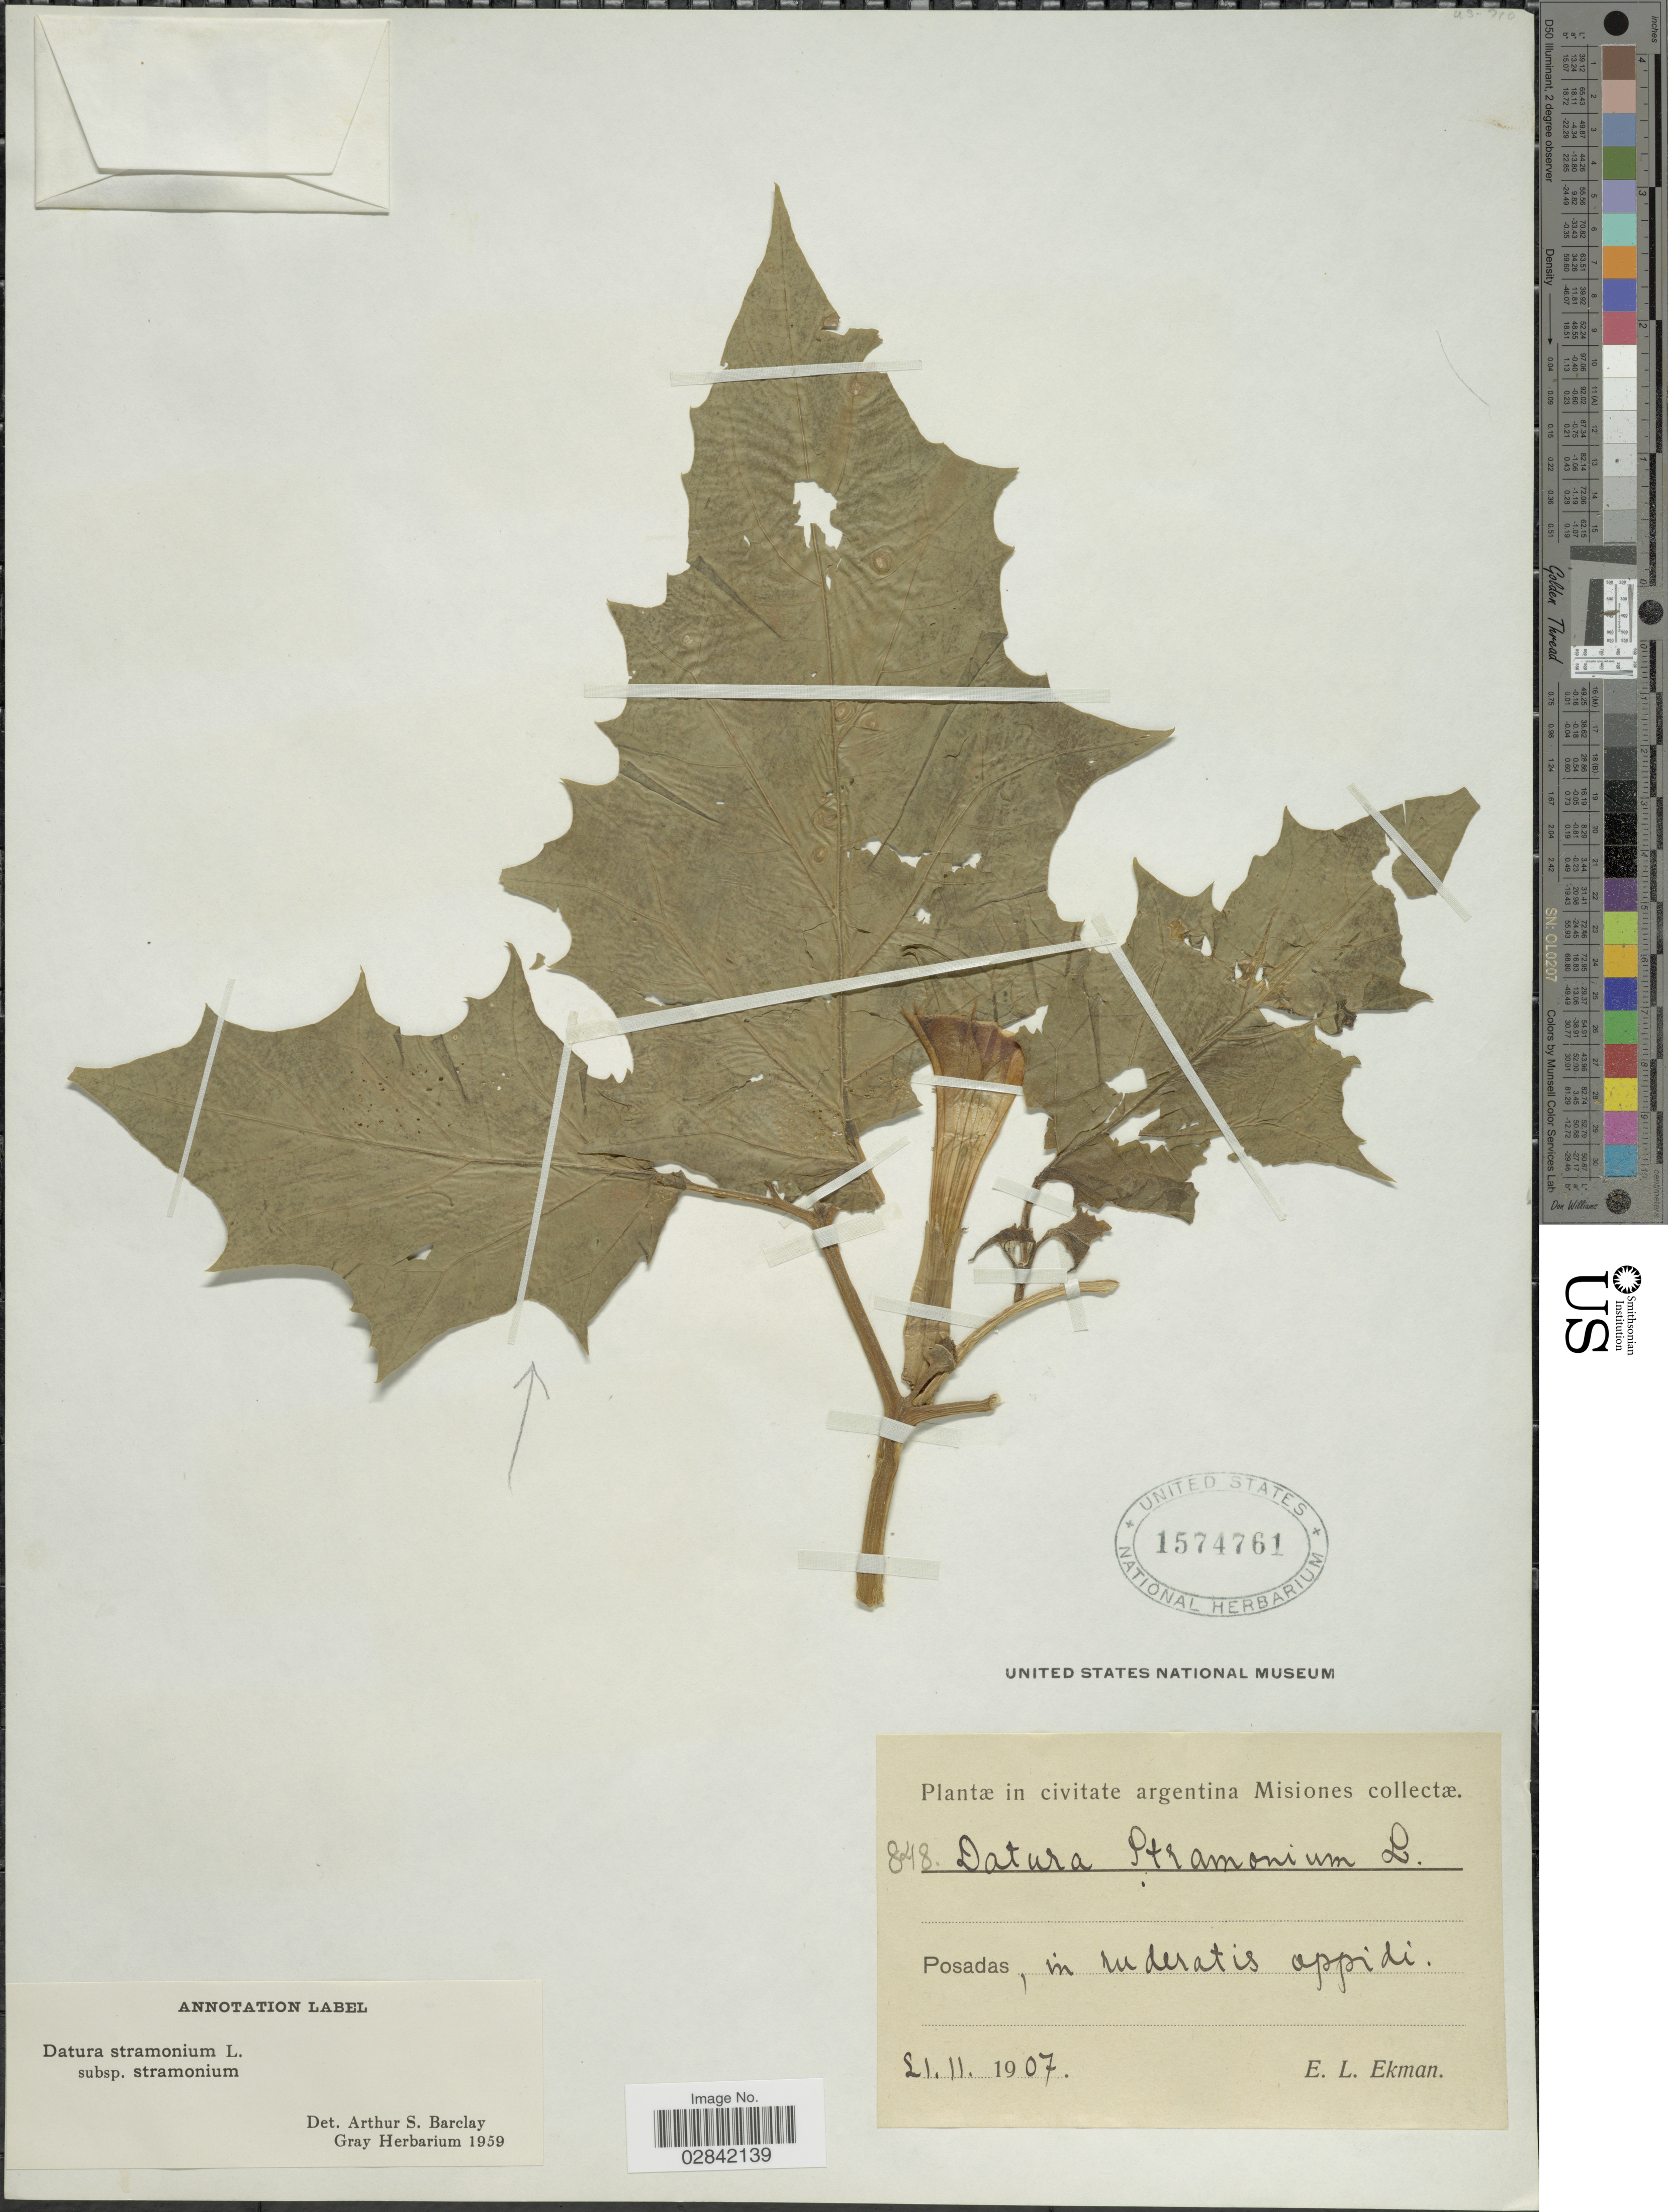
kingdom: Plantae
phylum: Tracheophyta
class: Magnoliopsida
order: Solanales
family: Solanaceae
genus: Datura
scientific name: Datura stramonium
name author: L.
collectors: E. L. Ekman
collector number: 848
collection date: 1907-11-21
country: Argentina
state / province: Misiones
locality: Posadas, in ruderatis oppidi.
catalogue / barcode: US 1574761